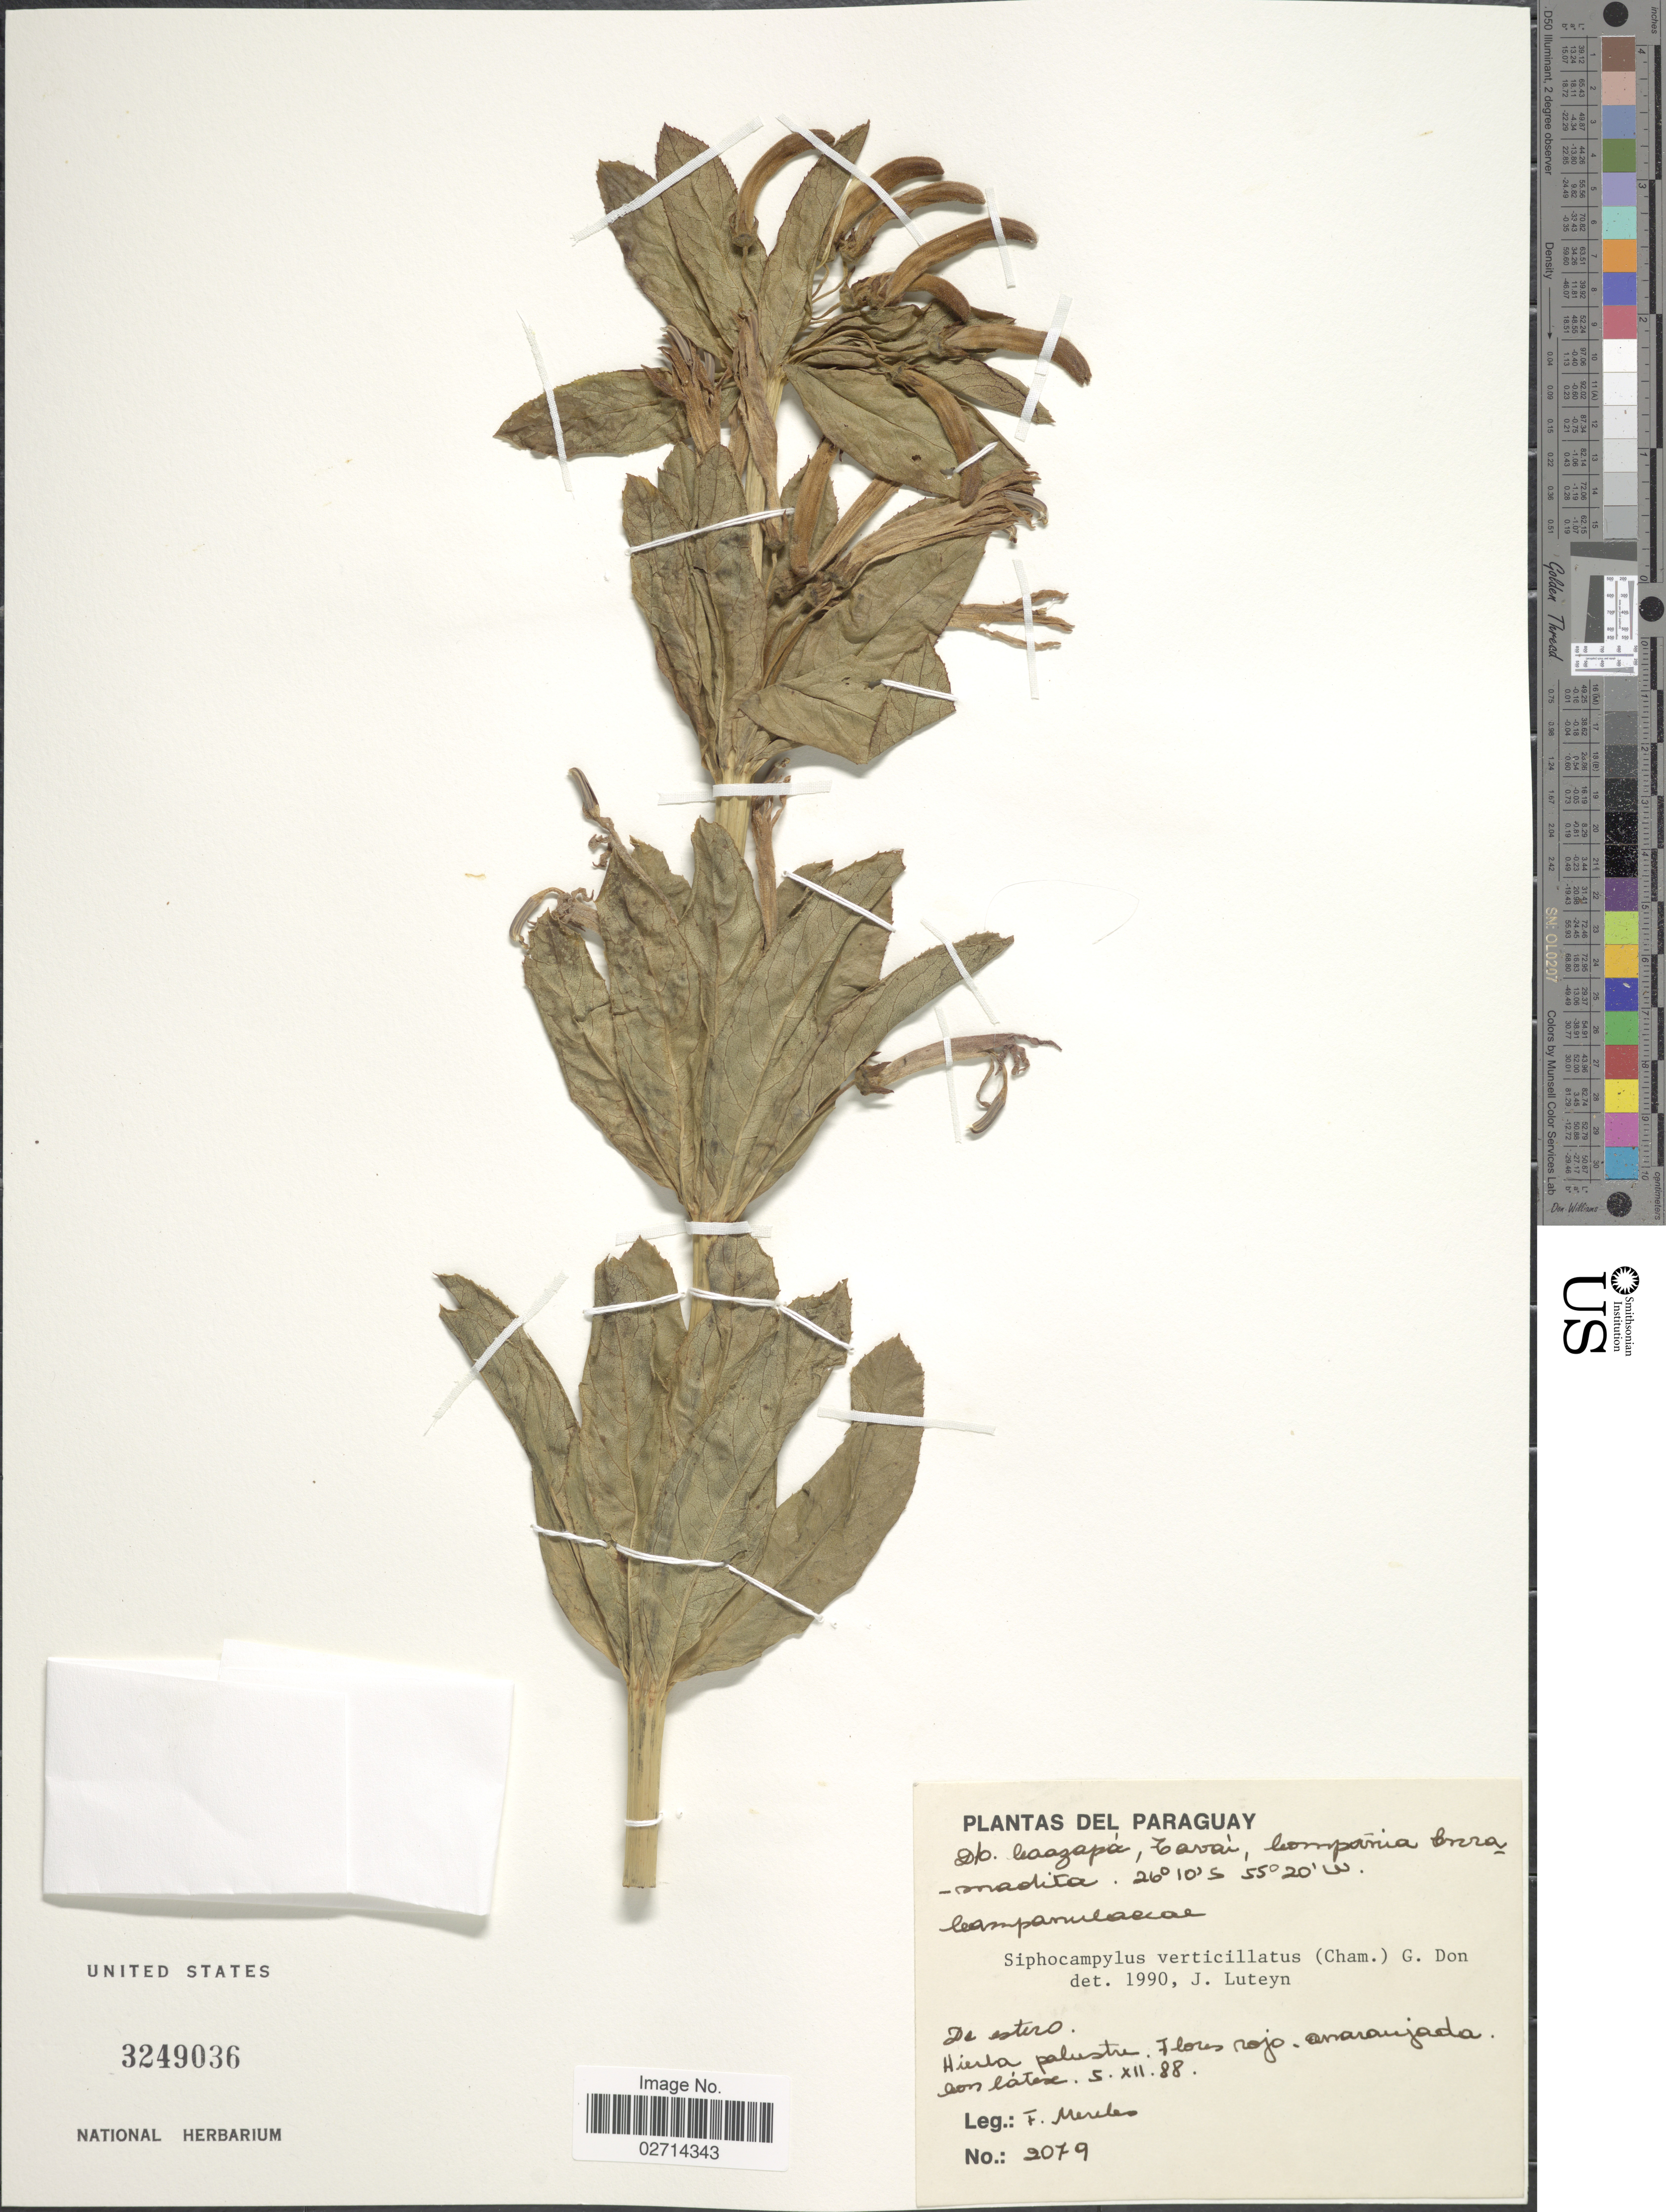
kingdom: Plantae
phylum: Tracheophyta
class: Magnoliopsida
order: Asterales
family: Campanulaceae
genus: Siphocampylus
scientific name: Siphocampylus verticillatus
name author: (Cham.) G. Don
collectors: F. Mereles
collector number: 2079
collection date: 1988-12-05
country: Paraguay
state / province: Caazapa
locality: Tavai, Compania Cerra madeira,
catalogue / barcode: US 3249036